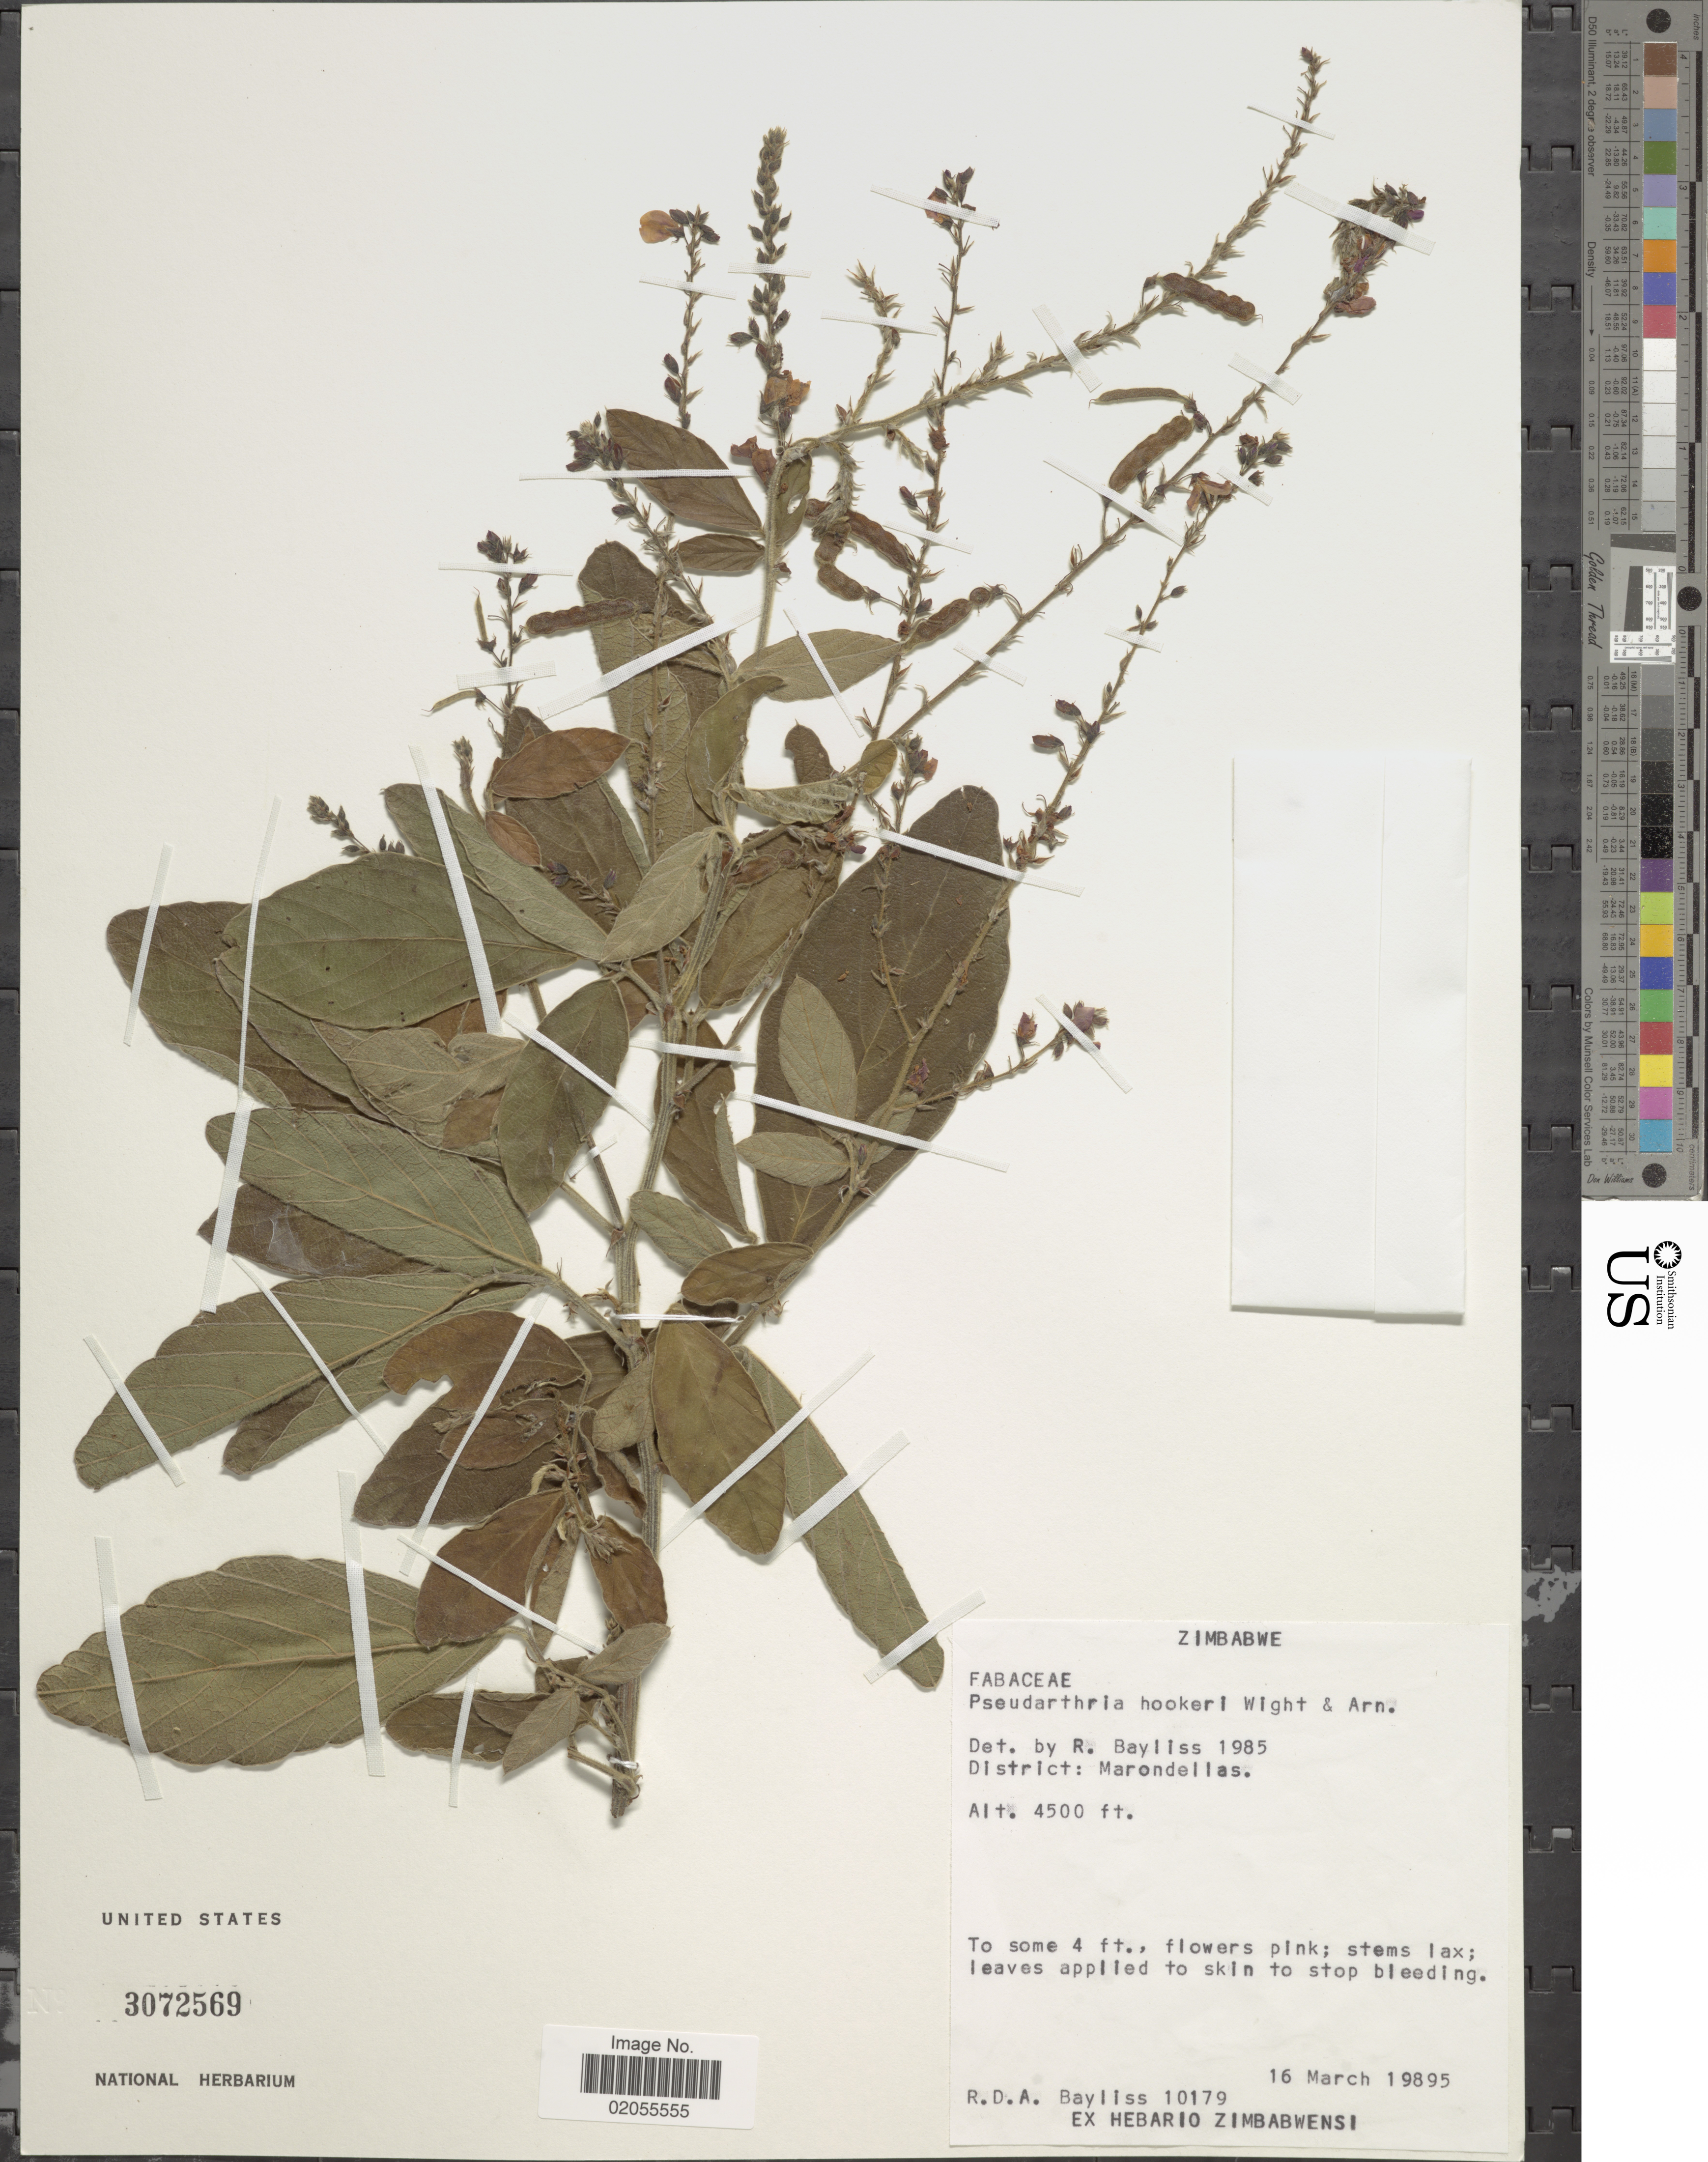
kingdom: Plantae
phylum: Tracheophyta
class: Magnoliopsida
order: Fabales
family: Fabaceae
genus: Pseudarthria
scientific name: Pseudarthria hookeri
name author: Wight & Arn.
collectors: R. Bayliss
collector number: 10179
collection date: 1995-03-16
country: Zimbabwe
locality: District Marondellas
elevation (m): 1372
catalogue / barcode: US 3072569